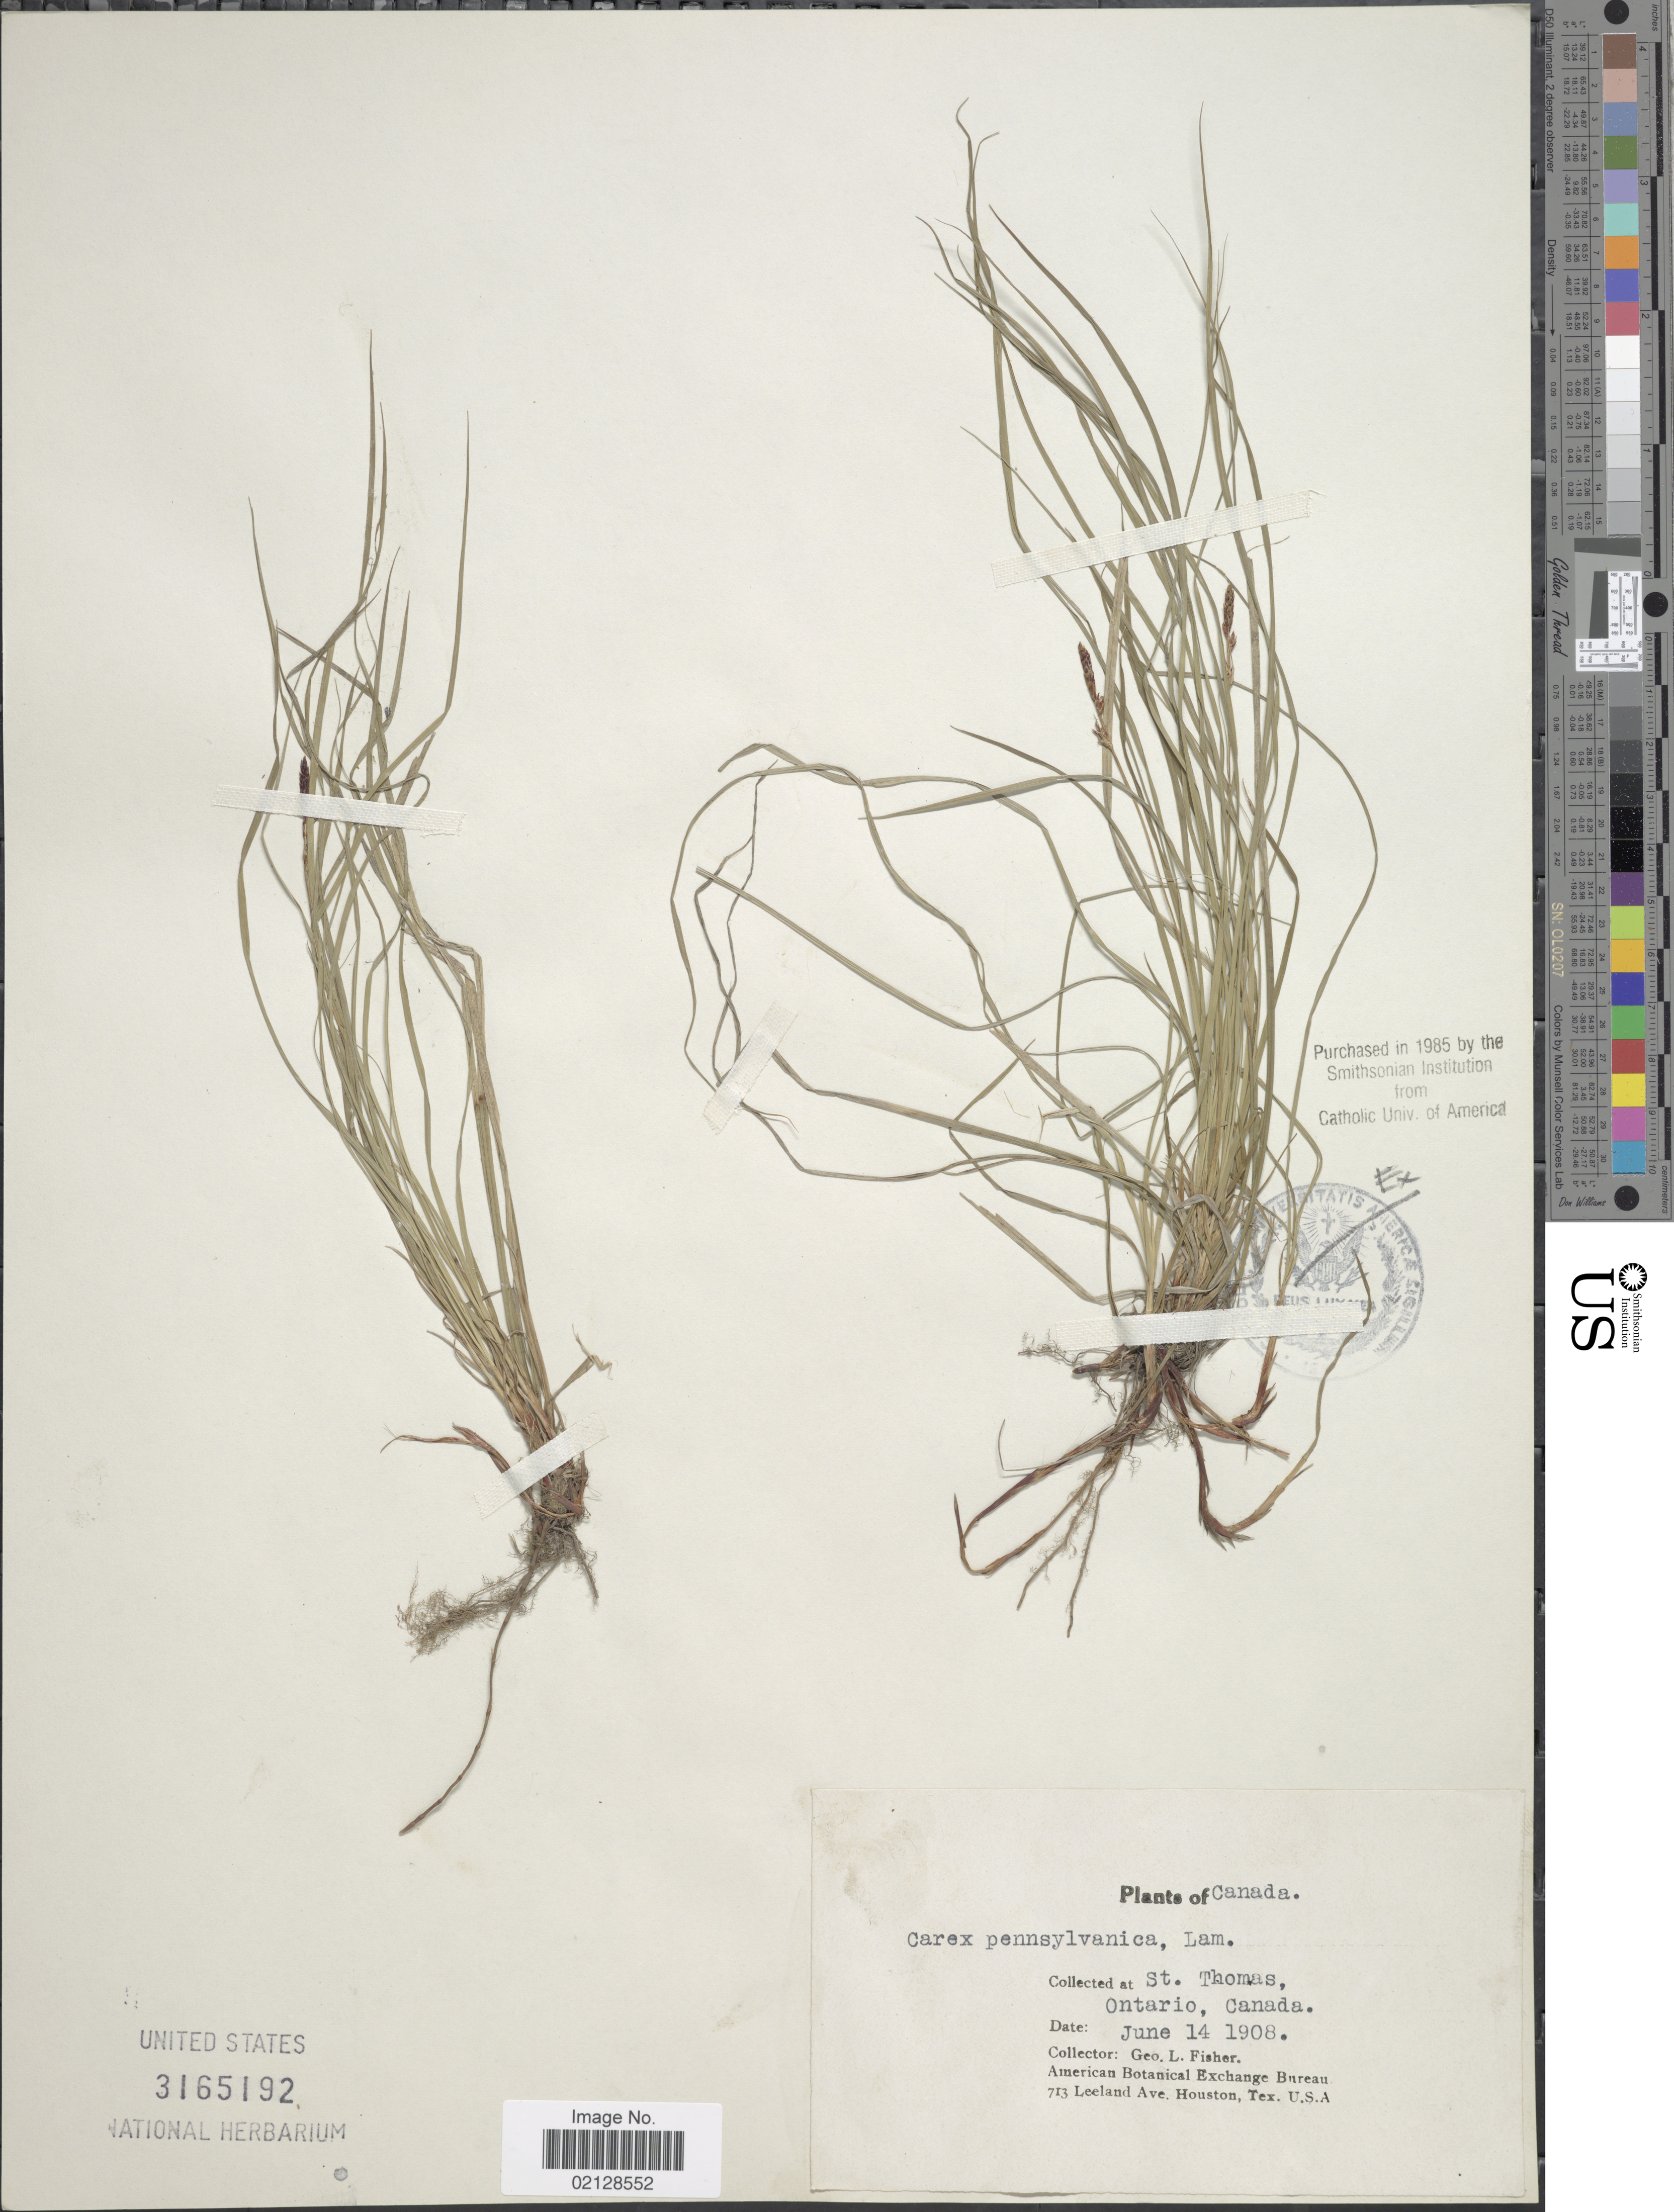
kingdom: Plantae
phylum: Tracheophyta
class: Liliopsida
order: Poales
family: Cyperaceae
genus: Carex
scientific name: Carex pensylvanica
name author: Lam.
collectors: G. L. Fisher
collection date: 1908-06-14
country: Canada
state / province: Ontario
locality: St. Thomas, Ontario, Canada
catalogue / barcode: US 3165192